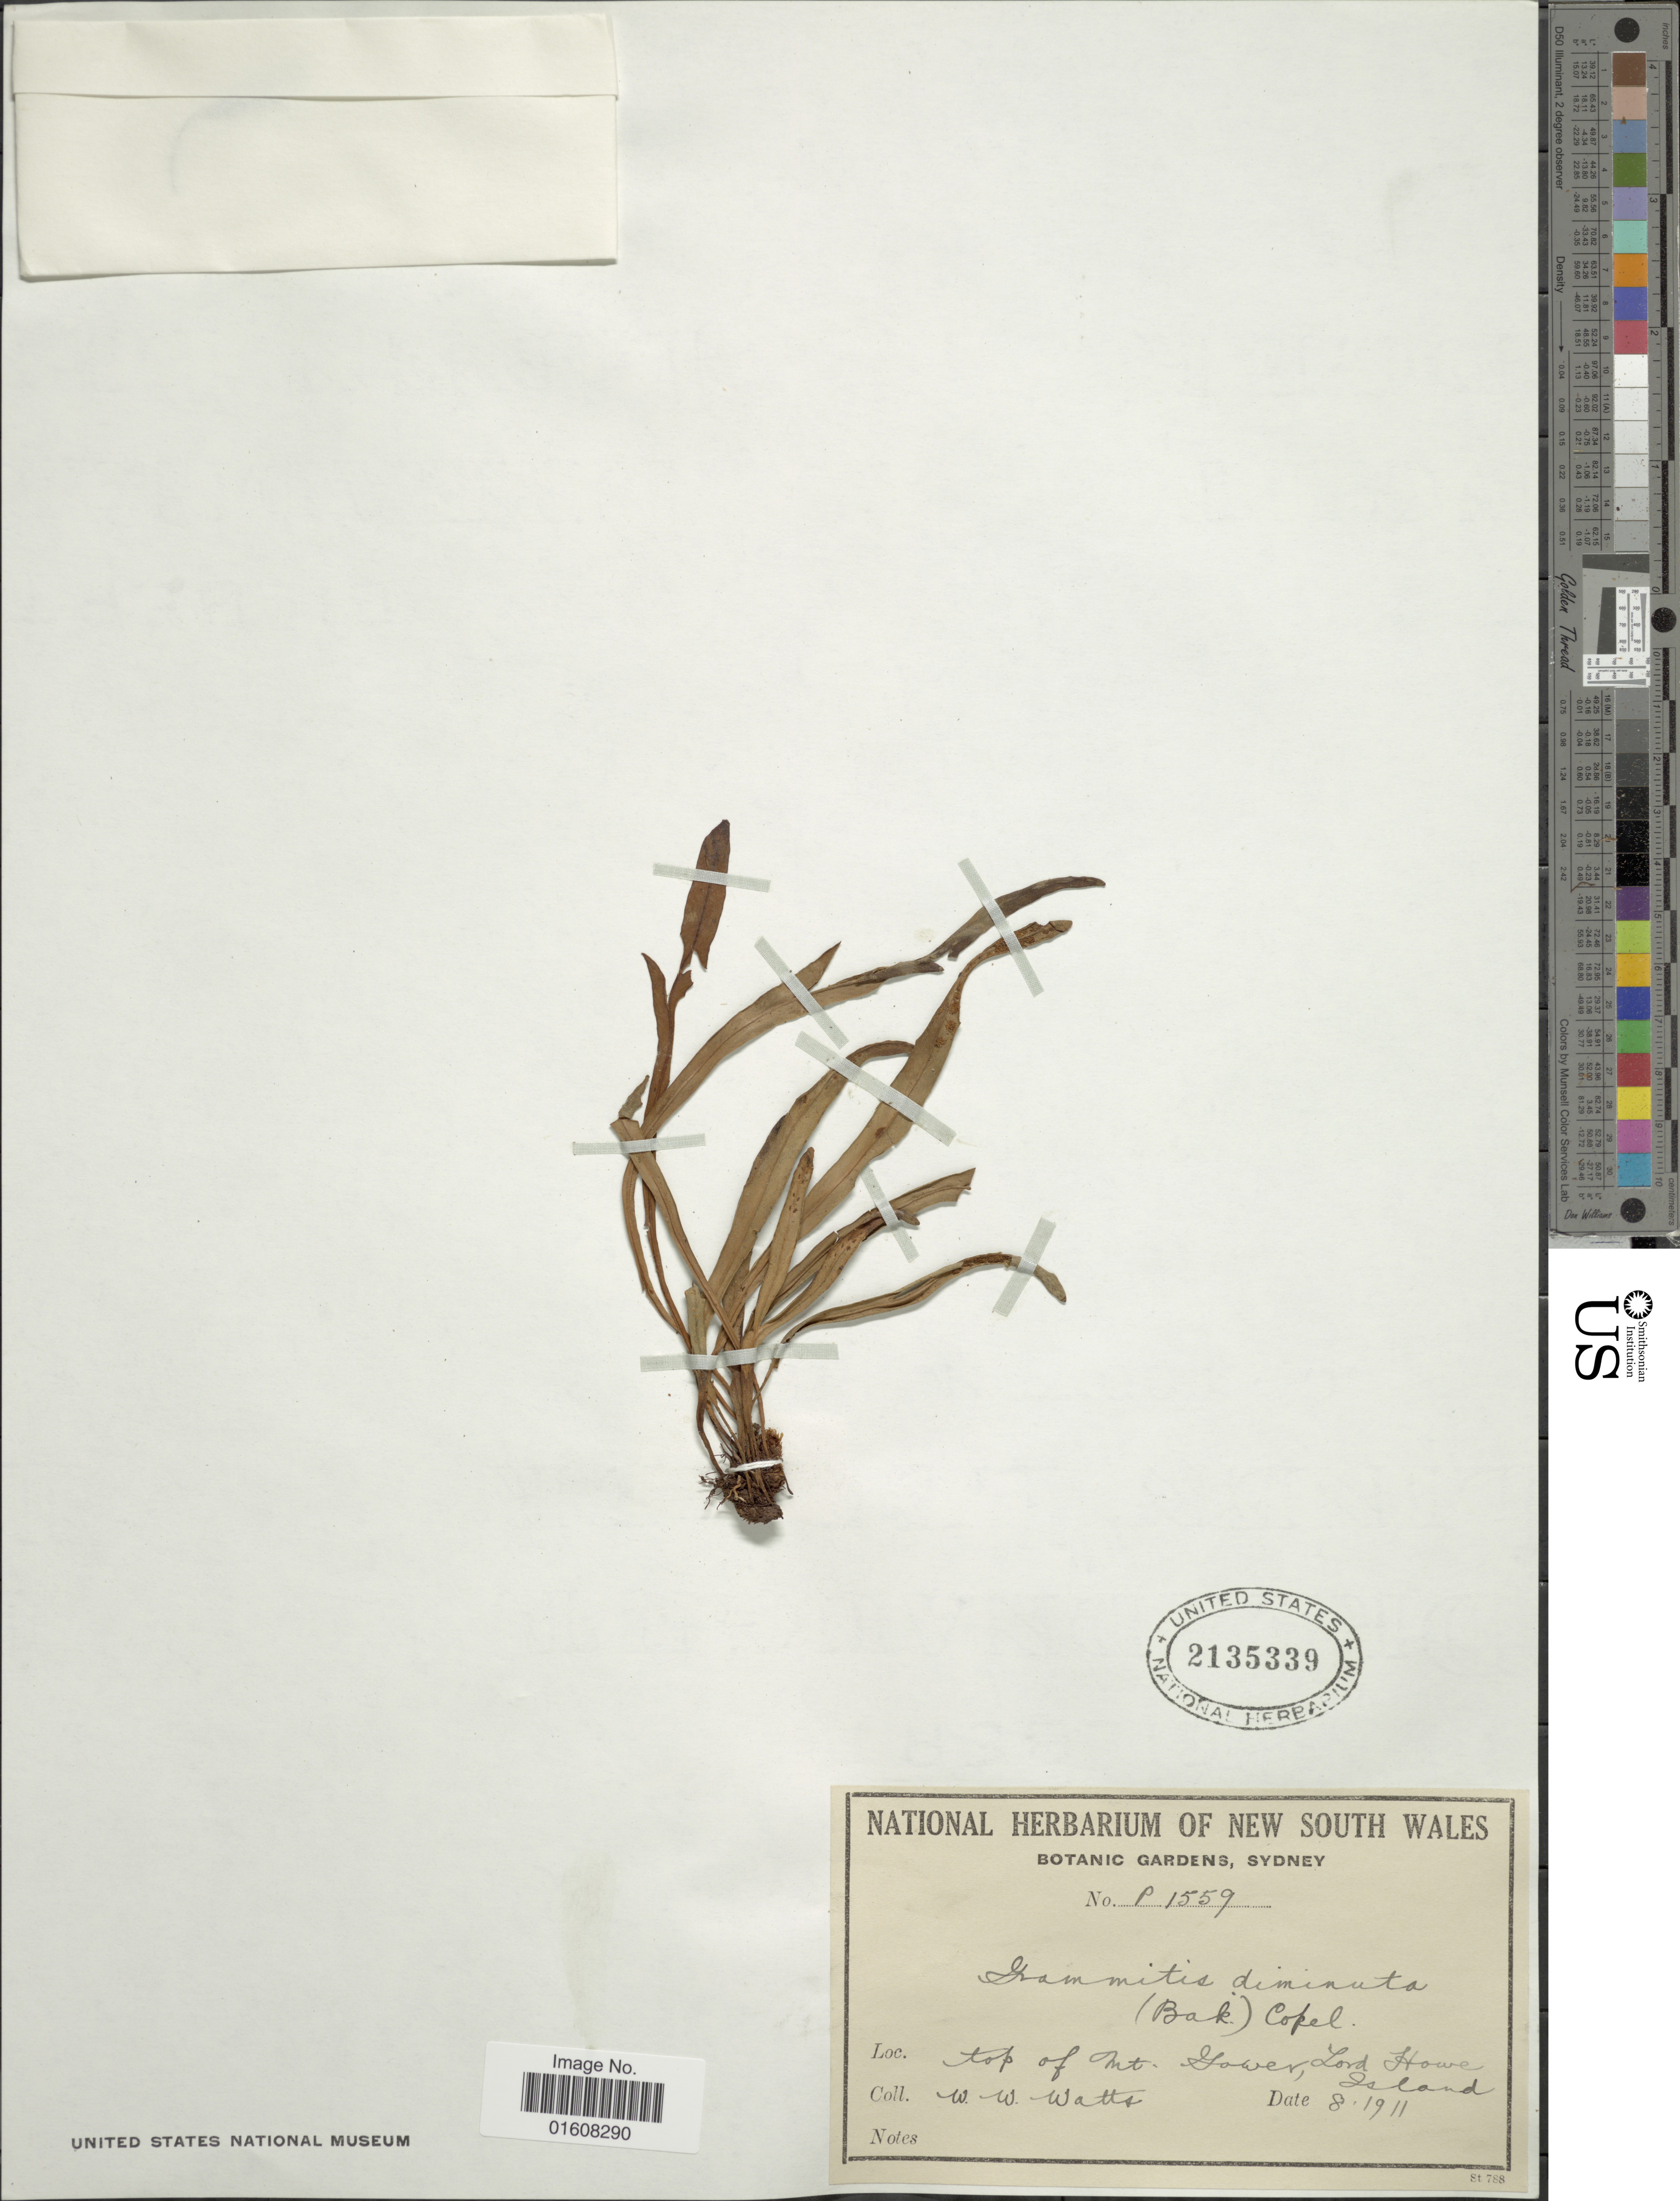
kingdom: Plantae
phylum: Tracheophyta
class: Polypodiopsida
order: Polypodiales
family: Polypodiaceae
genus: Grammitis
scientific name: Grammitis diminuta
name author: (Baker) Copel.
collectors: W. W. Watts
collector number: P1559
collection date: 1911-08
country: Australia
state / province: New South Wales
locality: Top of Mt. Yower, Lord Howe Island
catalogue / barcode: US 2135339